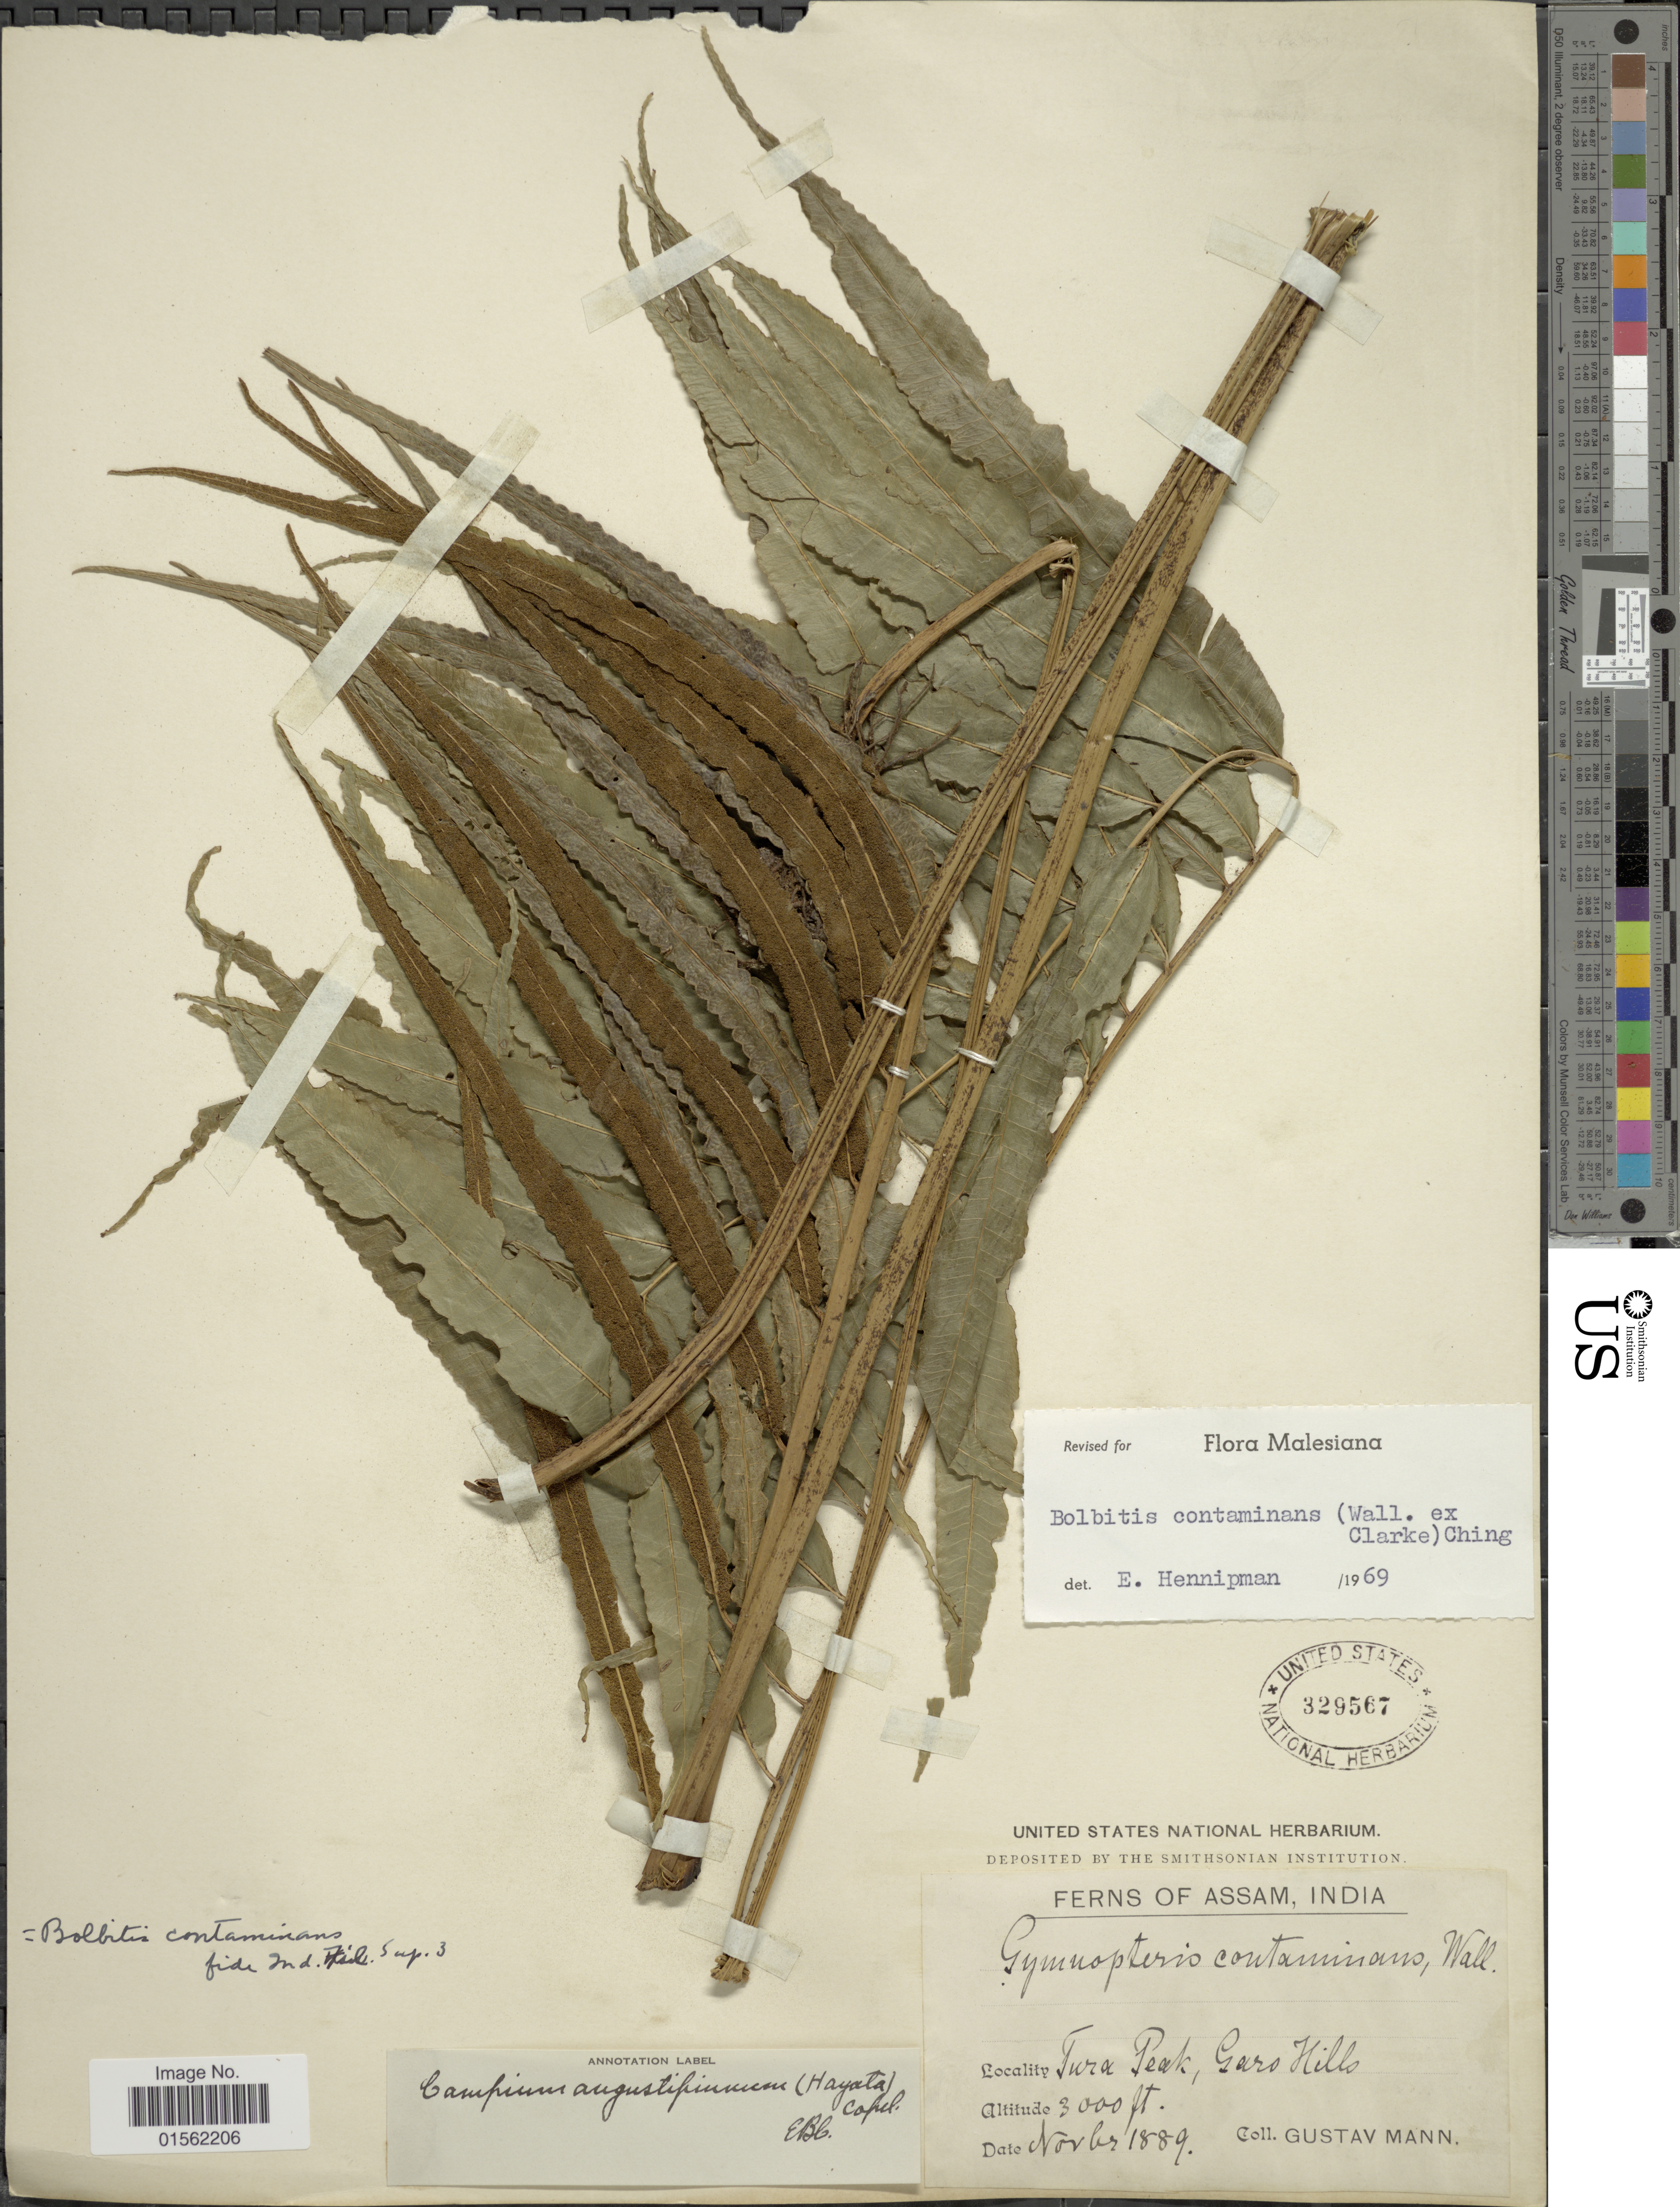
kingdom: Plantae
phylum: Tracheophyta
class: Polypodiopsida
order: Polypodiales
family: Dryopteridaceae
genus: Bolbitis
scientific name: Bolbitis angustipinna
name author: (Hayata) H. Itô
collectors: G. Mann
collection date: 1889-11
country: India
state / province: Meghalaya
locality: India, Tura Peak, Garo Hills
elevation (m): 914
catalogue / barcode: US 329567